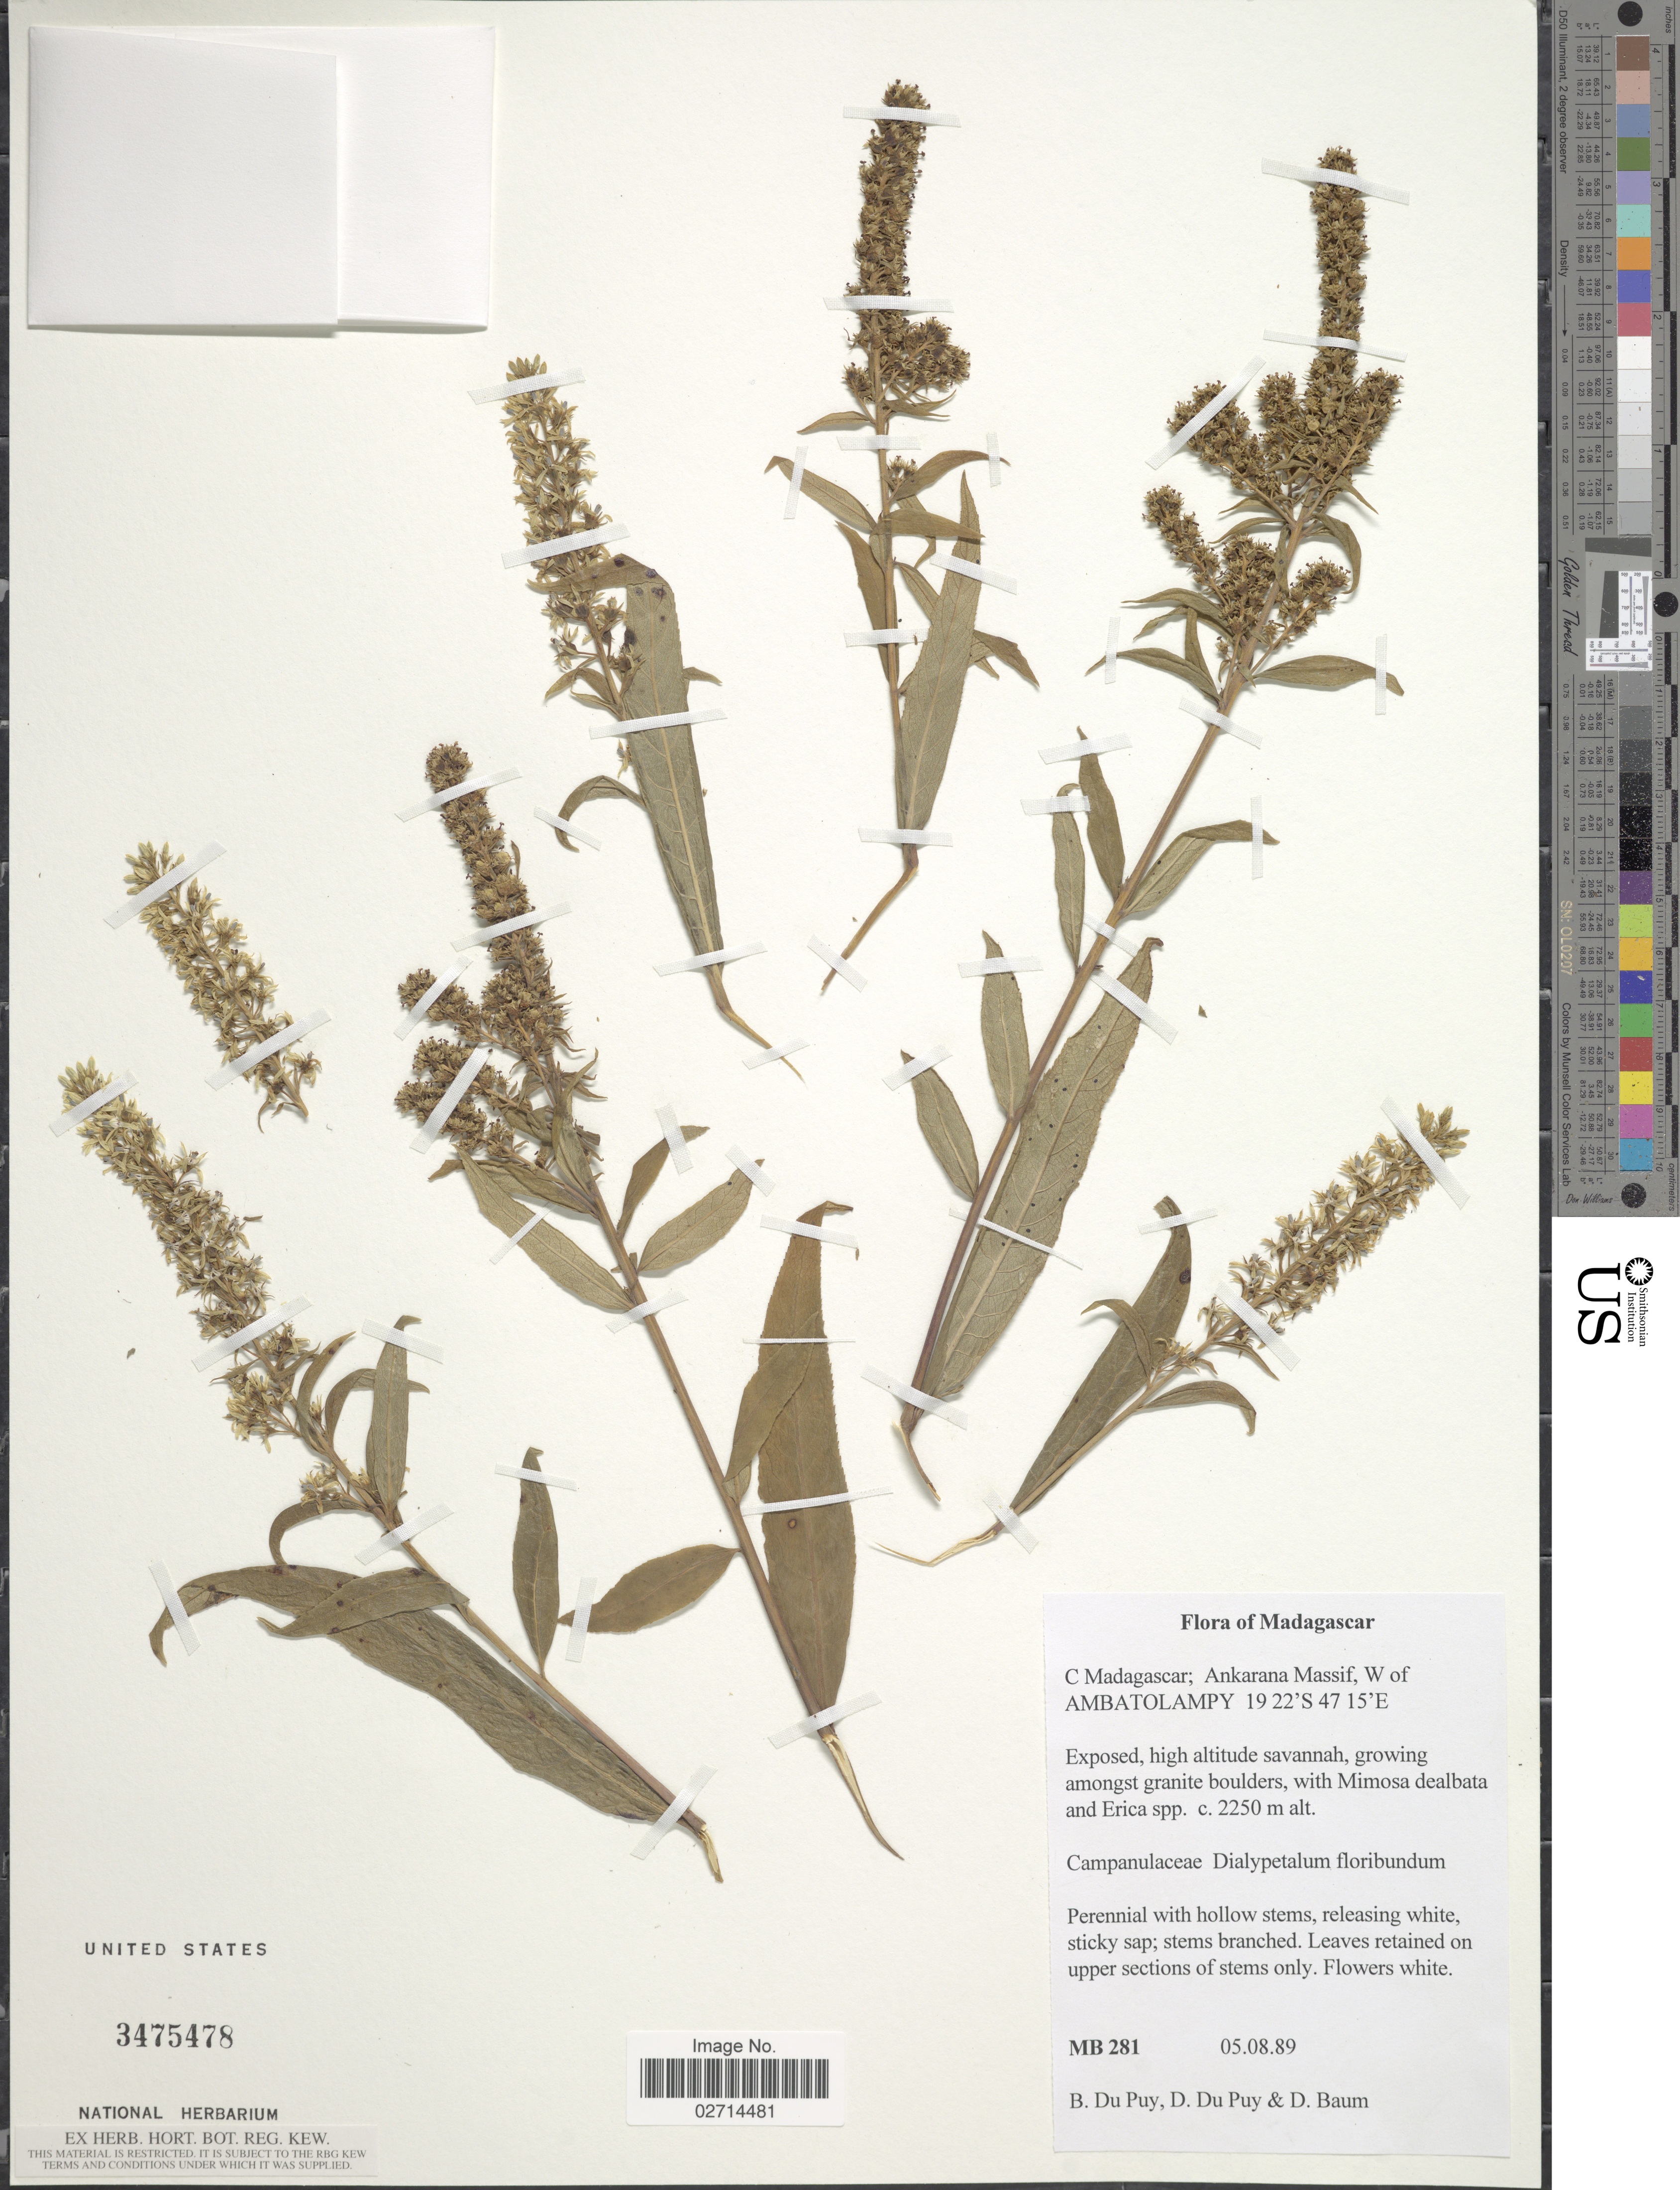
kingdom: Plantae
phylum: Tracheophyta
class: Magnoliopsida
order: Asterales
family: Campanulaceae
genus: Dialypetalum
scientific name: Dialypetalum floribundum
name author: Benth.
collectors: B. Du Puy, D. Du Puy & D. Baum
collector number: MB281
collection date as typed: Transcribed d/m/y: 5/8/89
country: Madagascar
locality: C Madagascar; Ankarana Massif, W of Ambatolampy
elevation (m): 2250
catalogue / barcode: US 3475478